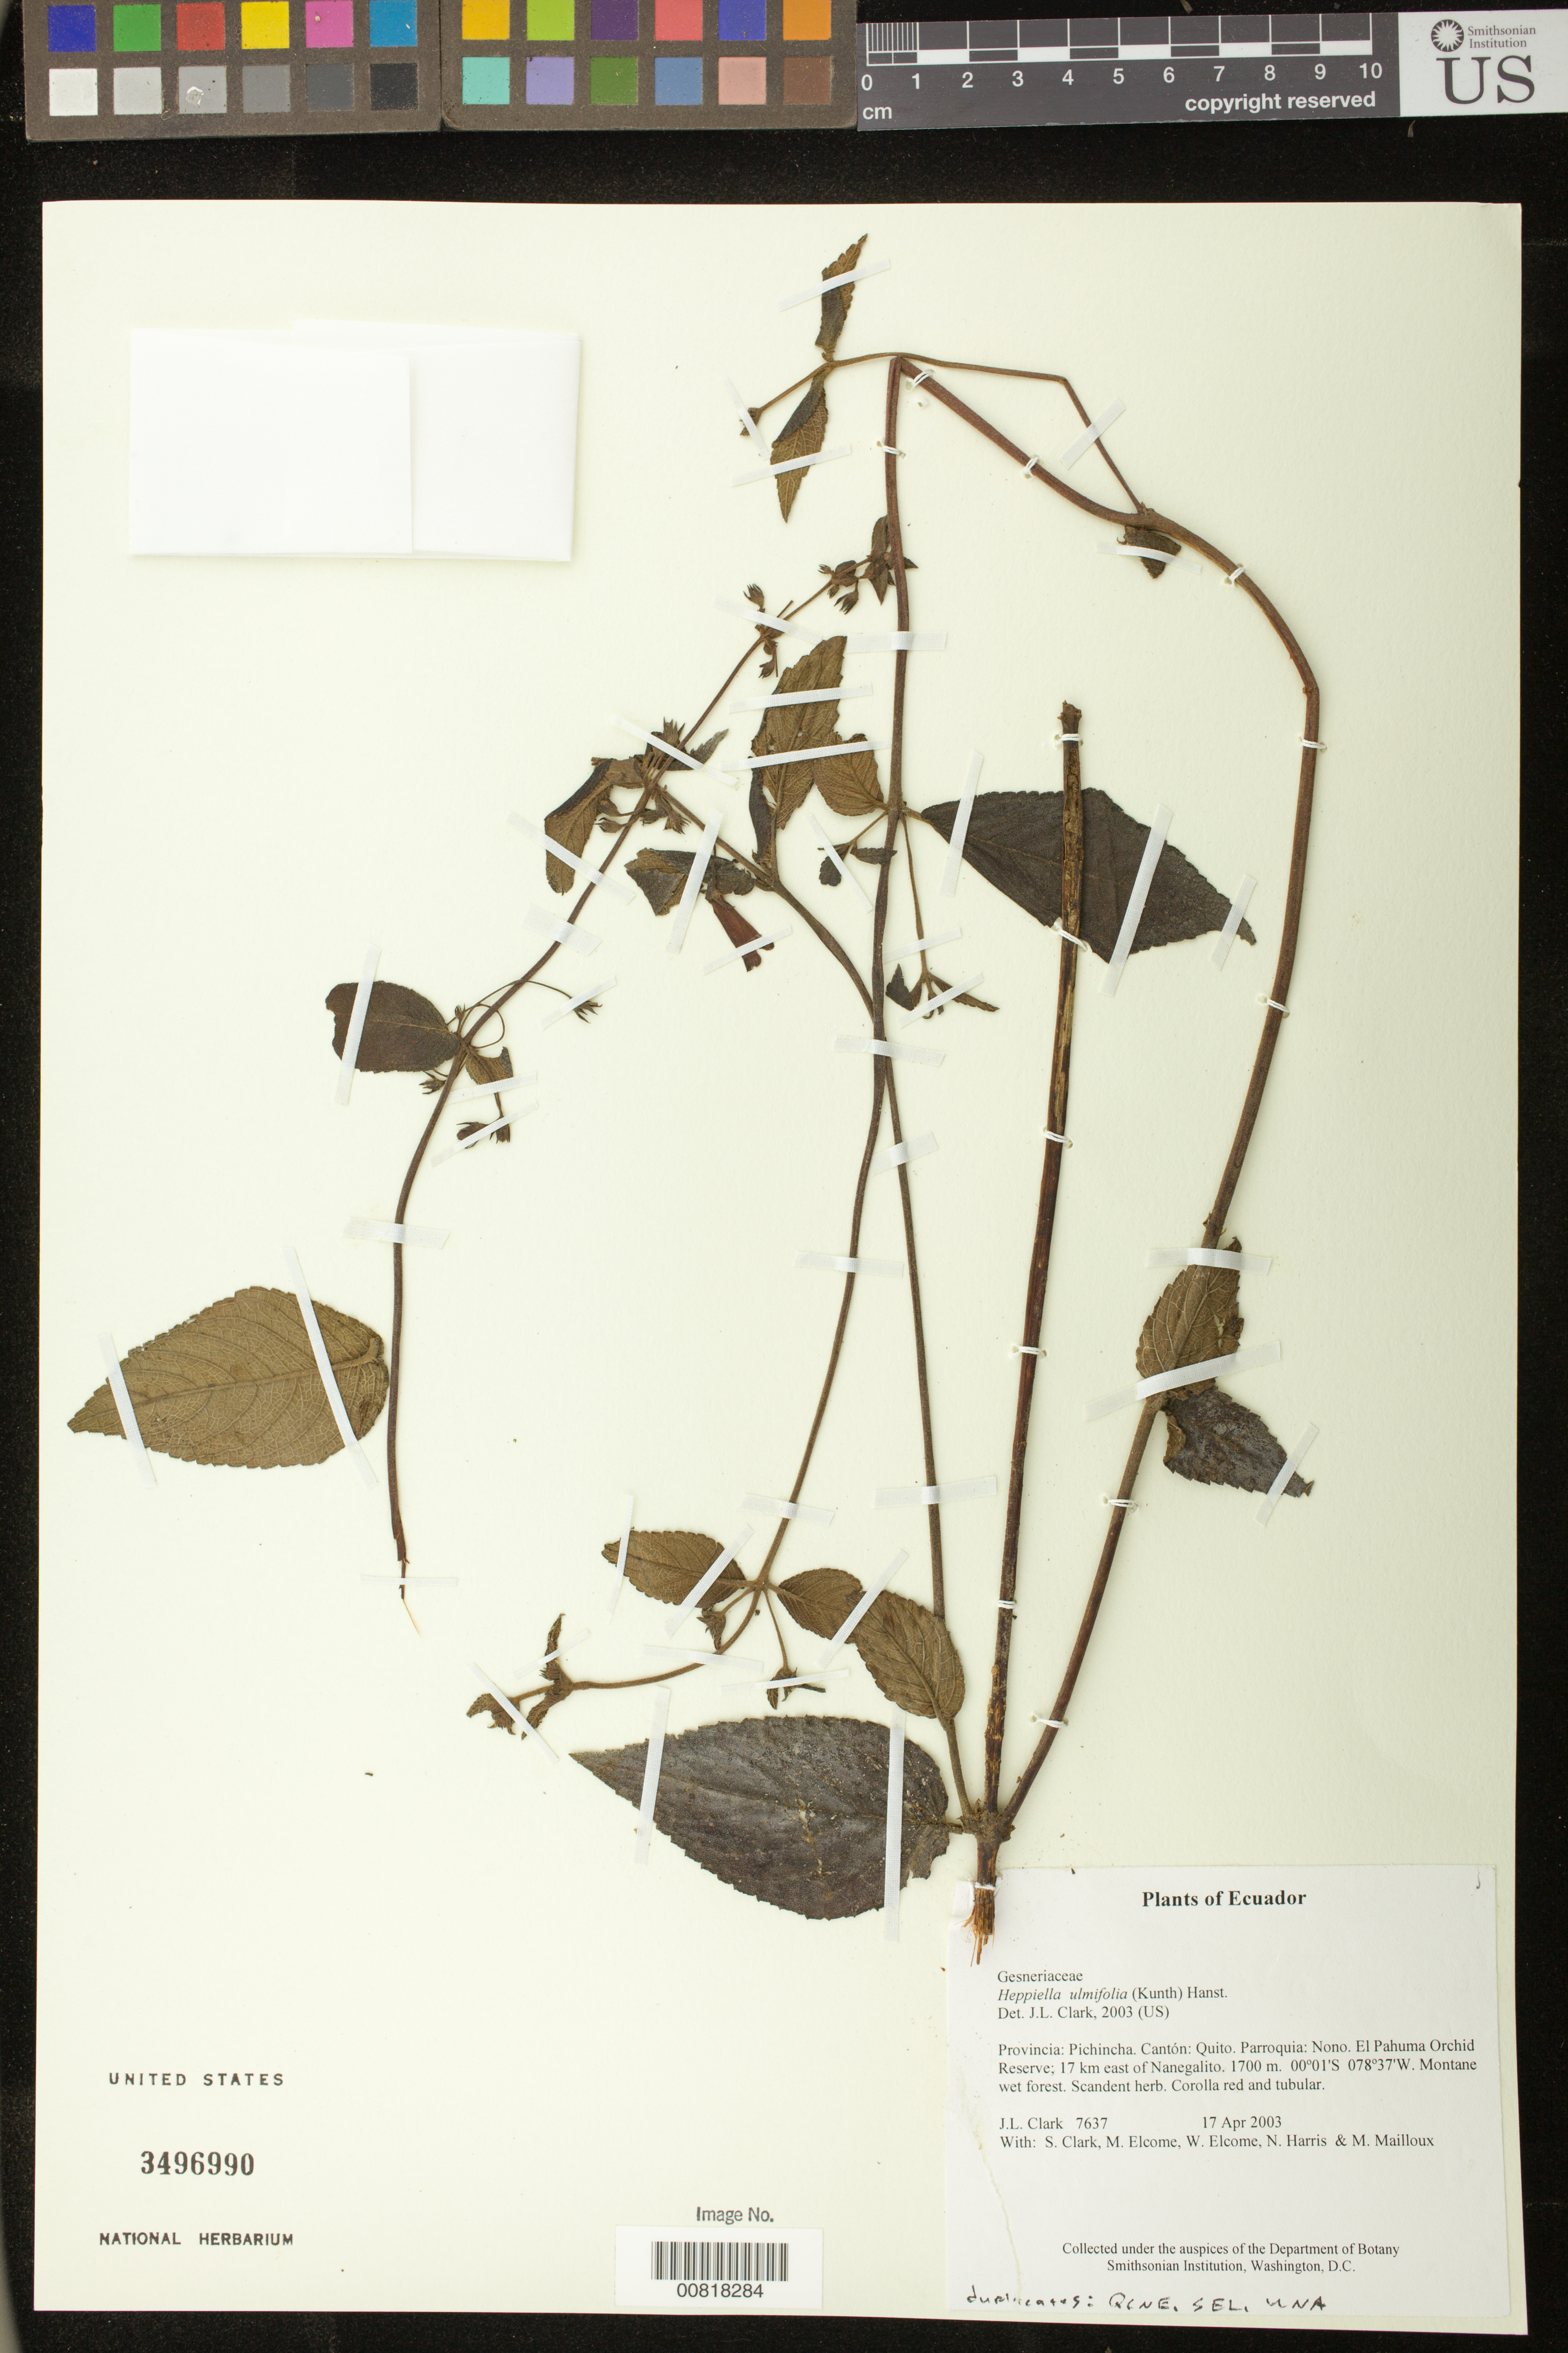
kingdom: Plantae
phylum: Tracheophyta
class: Magnoliopsida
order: Lamiales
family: Gesneriaceae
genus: Heppiella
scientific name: Heppiella ulmifolia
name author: (Kunth) Hanst.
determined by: Clark, J. L., (SEL), The Marie Selby Botanical Garden (UNITED STATES)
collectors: J. L. Clark, S. Clark, M. Elcome, W. Elcome, N. Harris & M. Mailloux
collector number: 7637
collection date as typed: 17 Apr 2003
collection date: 2003-04-17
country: Ecuador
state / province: Pichincha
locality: Quito. Parroquia: Nono. El Pahuma Orchid Reserve; 17 km east of Nanegalito.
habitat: Montane wet forest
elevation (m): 1700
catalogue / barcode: US 3496990